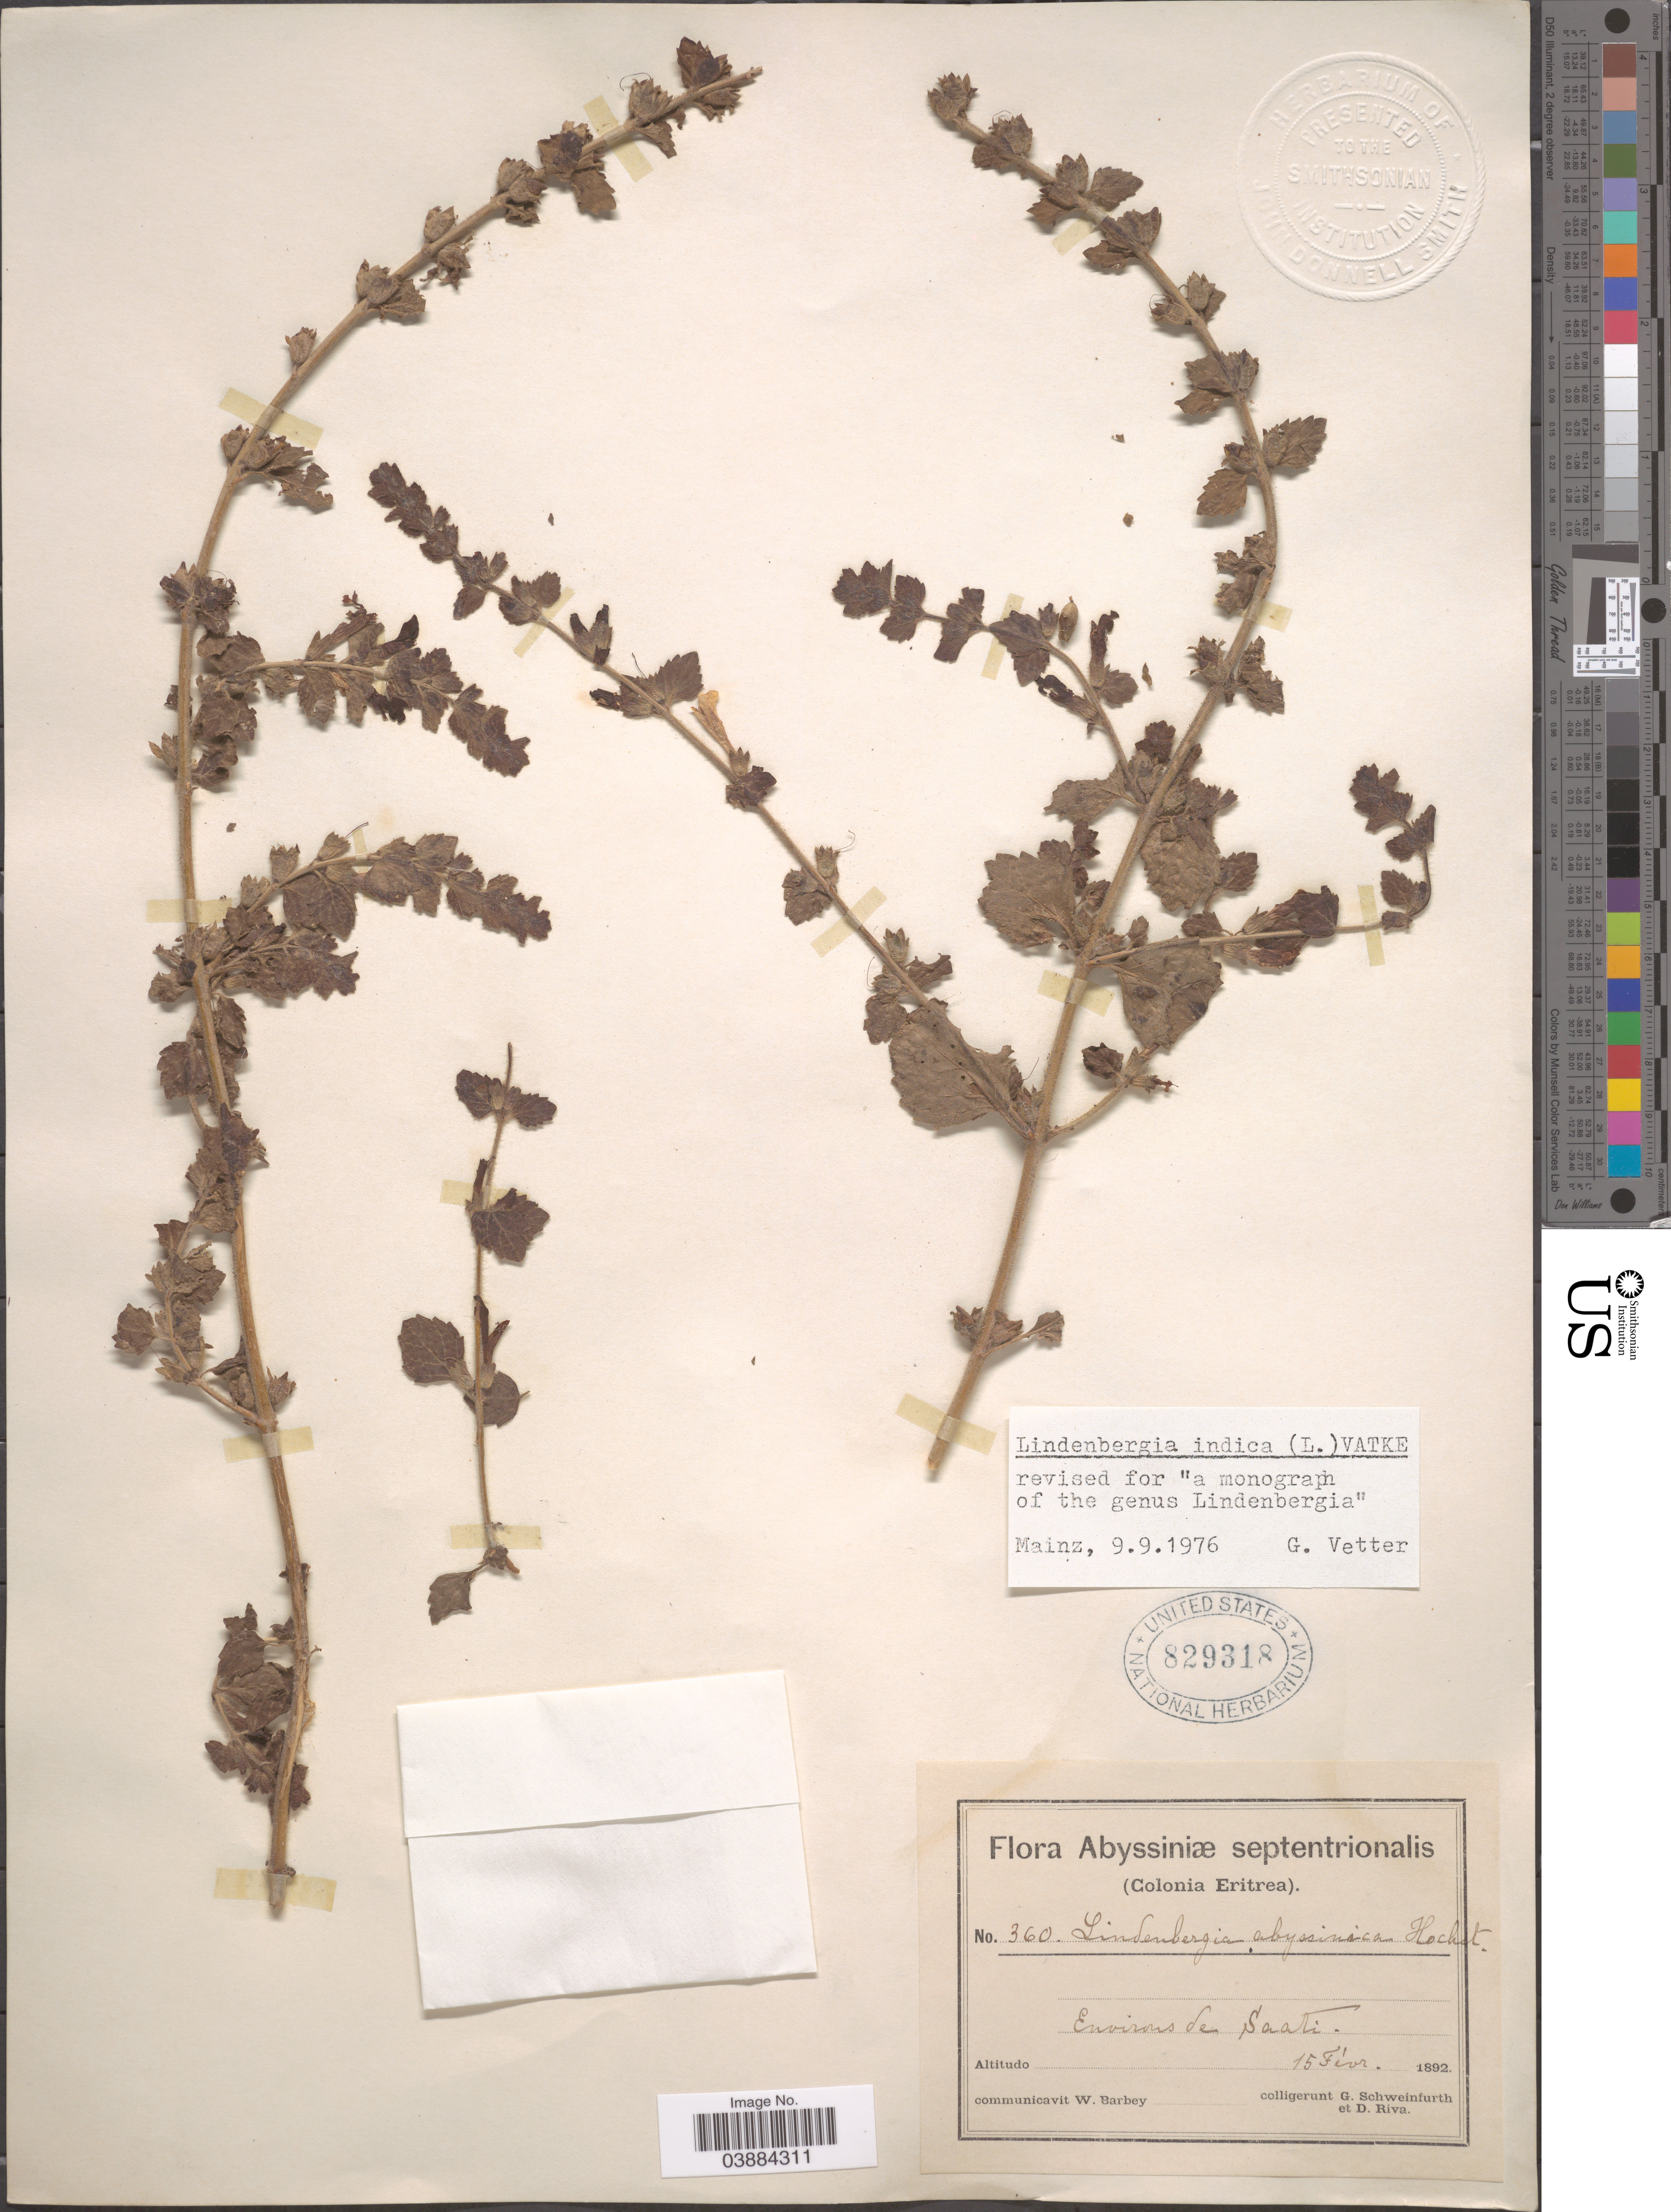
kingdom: Plantae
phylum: Tracheophyta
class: Magnoliopsida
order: Lamiales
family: Orobanchaceae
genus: Lindenbergia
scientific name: Lindenbergia indica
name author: (L.) Vatke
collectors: G. A. Schweinfurth (herbarium) & D. Riva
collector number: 360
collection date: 1892-02-15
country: Eritrea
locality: Abyssiniæ septentrionalis. (Colonia Eritrea). Environs de Saati.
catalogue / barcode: US 829318